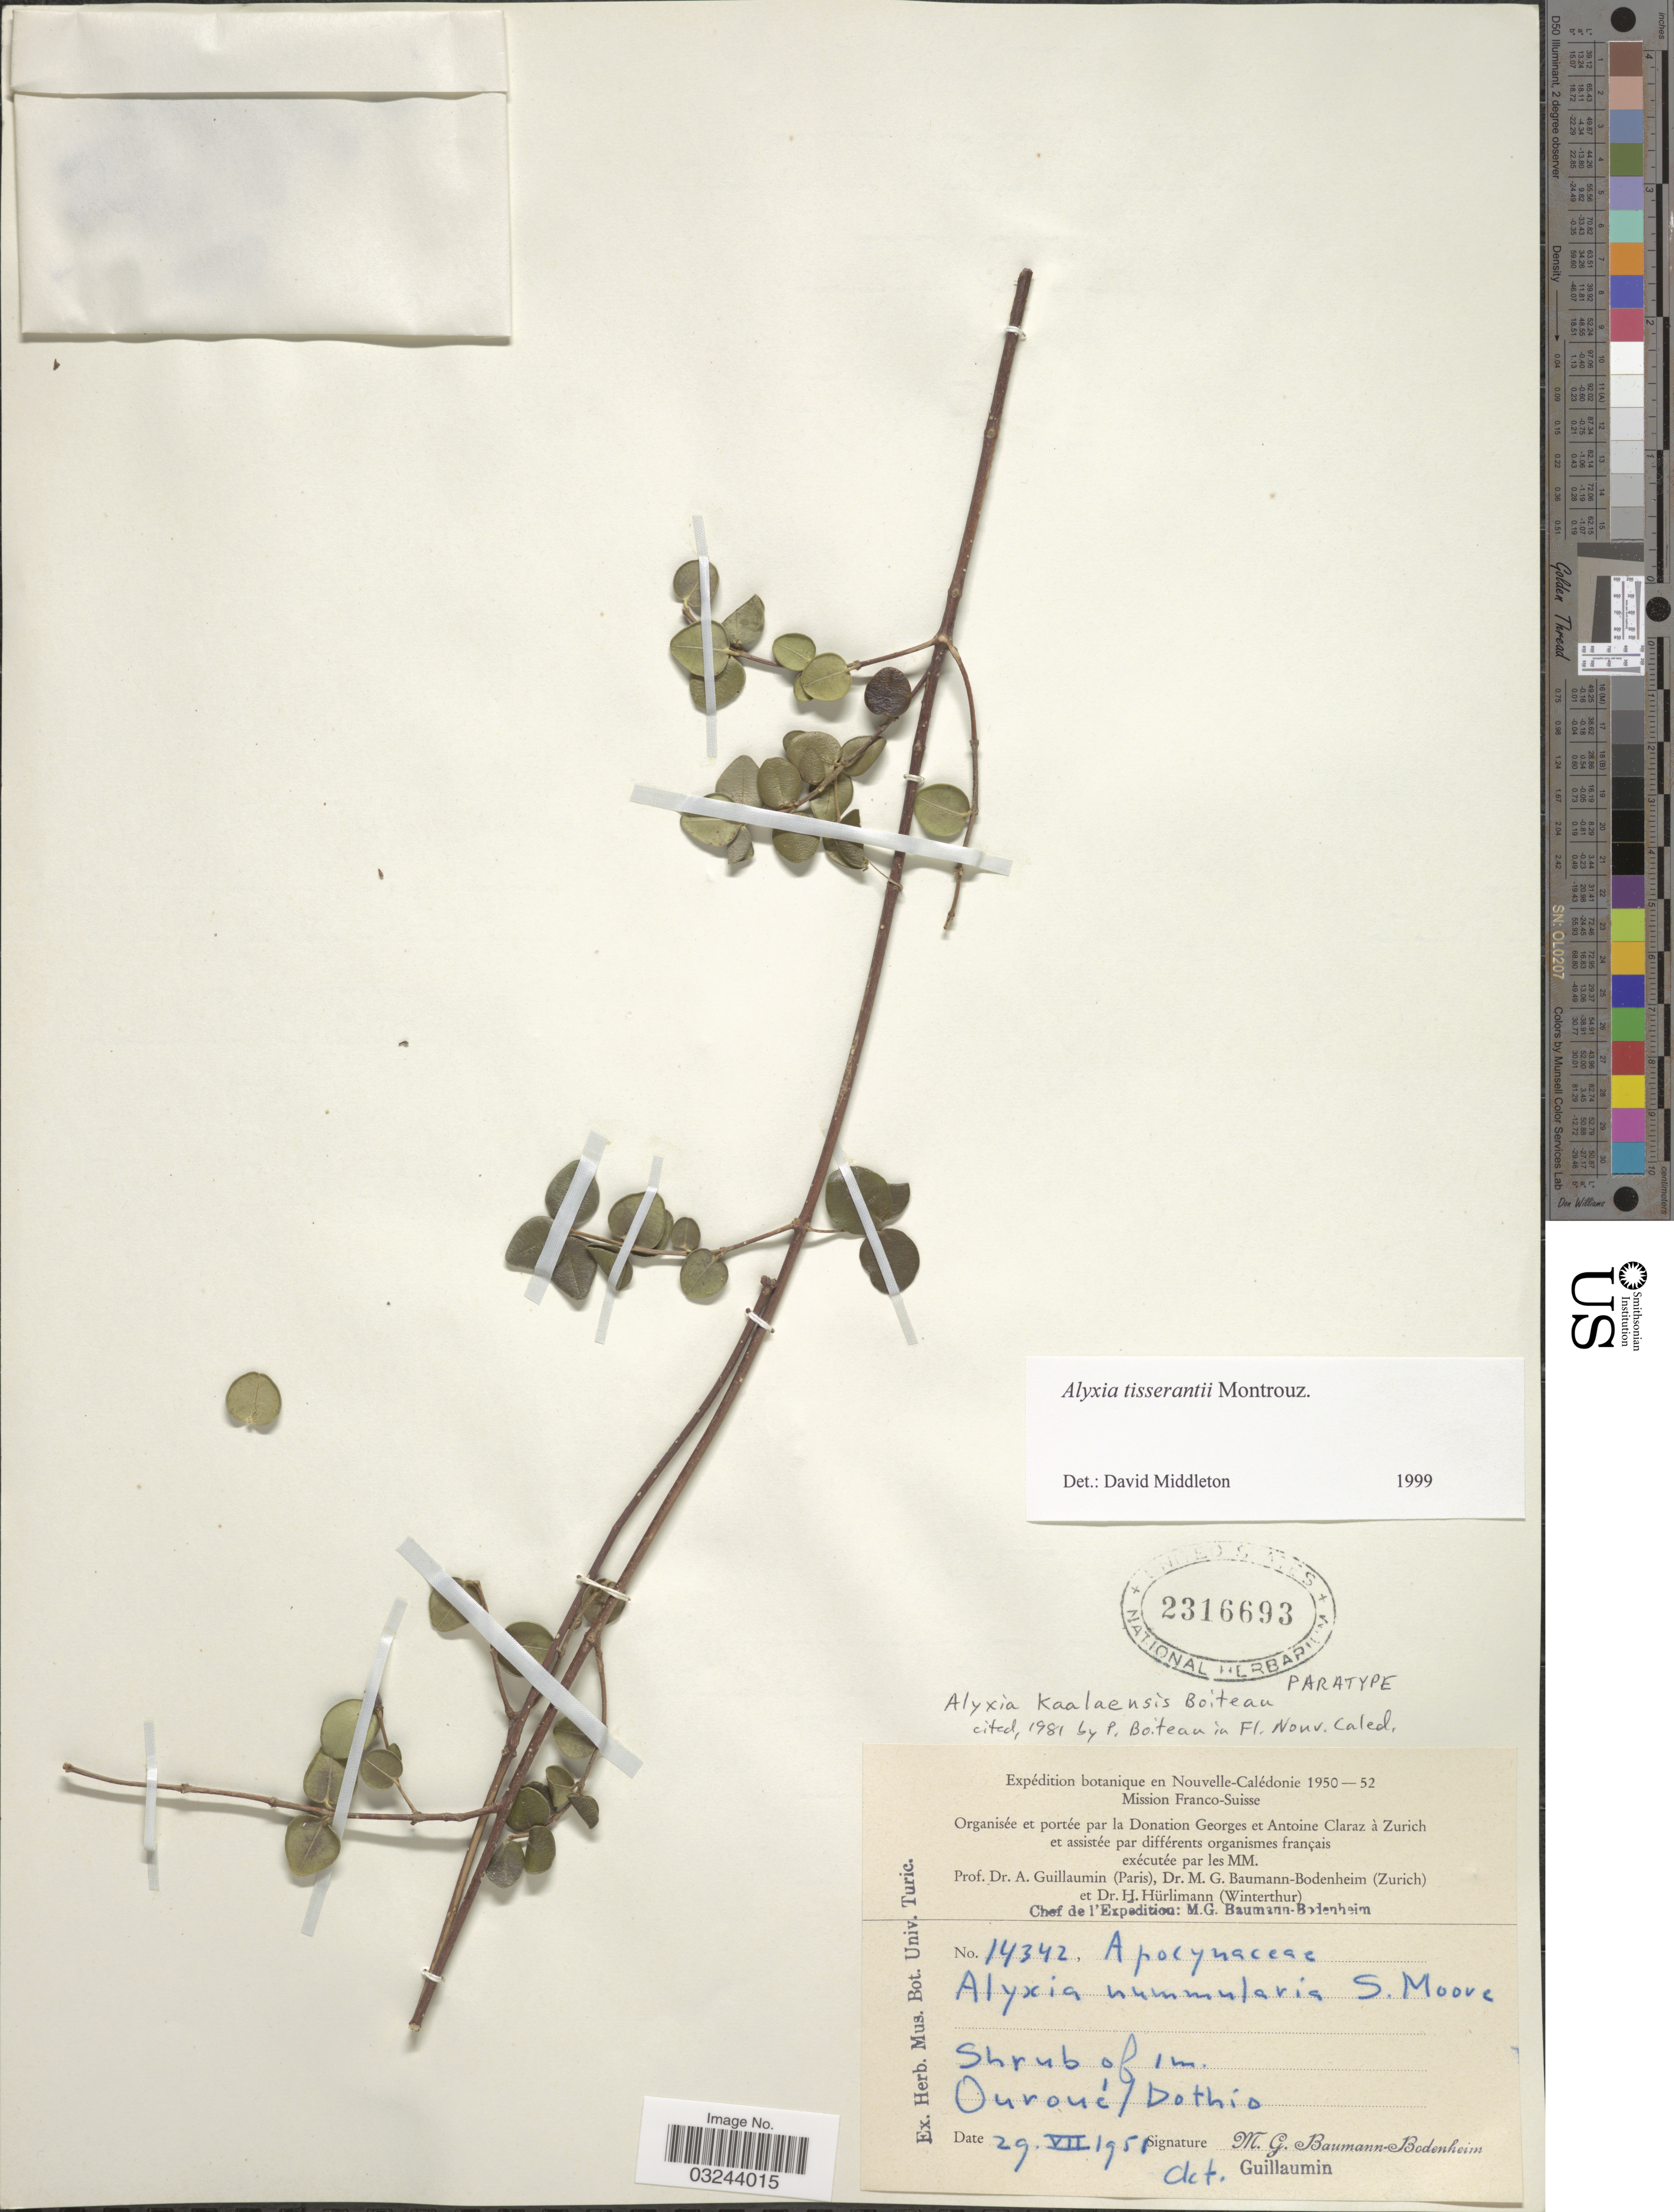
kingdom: Plantae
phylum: Tracheophyta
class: Magnoliopsida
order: Gentianales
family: Apocynaceae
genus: Alyxia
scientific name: Alyxia tisserantii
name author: Montrouz.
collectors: M. G. Baumann-Bodenheim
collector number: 14342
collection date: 1951-07-29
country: New Caledonia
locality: Nouvelle-Calédonie. Ouroué/Dothio.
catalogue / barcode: US 2316693